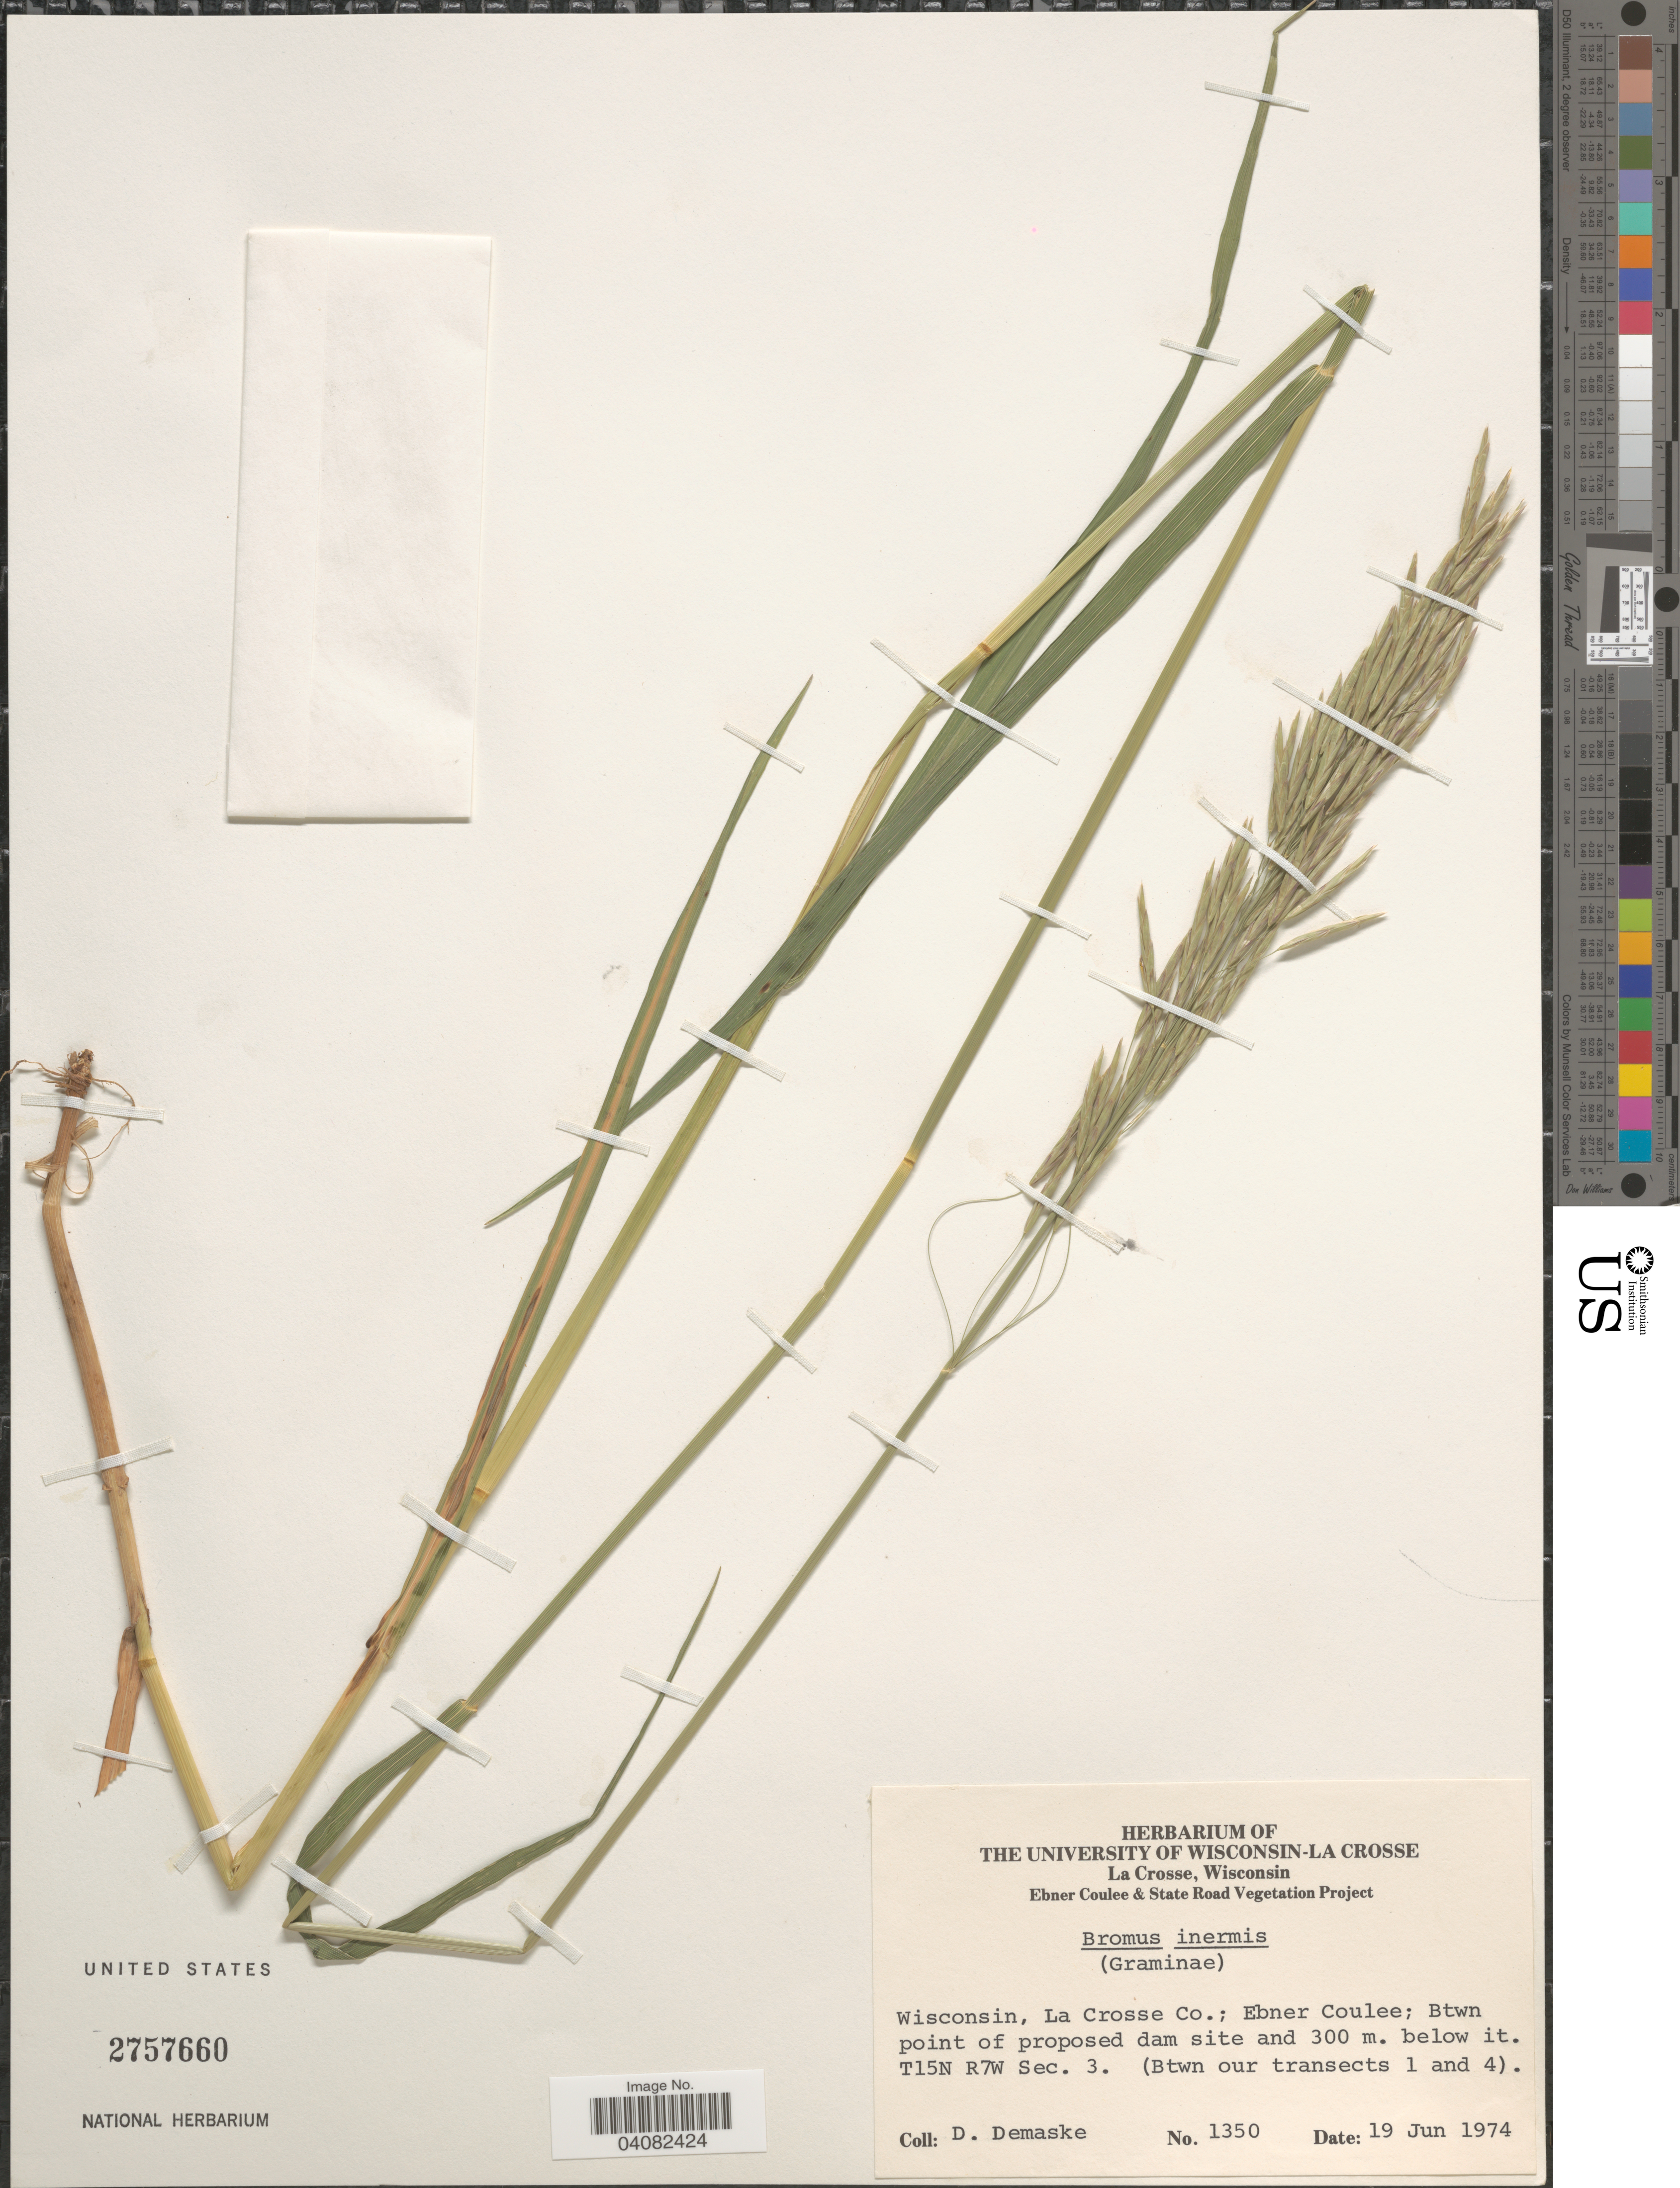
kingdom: Plantae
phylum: Tracheophyta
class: Liliopsida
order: Poales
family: Poaceae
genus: Bromus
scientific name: Bromus inermis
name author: Leyss.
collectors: D. Demaske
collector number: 1350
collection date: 1974-06-19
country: United States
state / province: Wisconsin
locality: La Crosse Co.; Ebner Coulee; Btwn point of proposed dam site and 300 m. below it. T15N R7W Sec. 3. (Btwn our transects 1 and 4).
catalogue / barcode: US 2757660